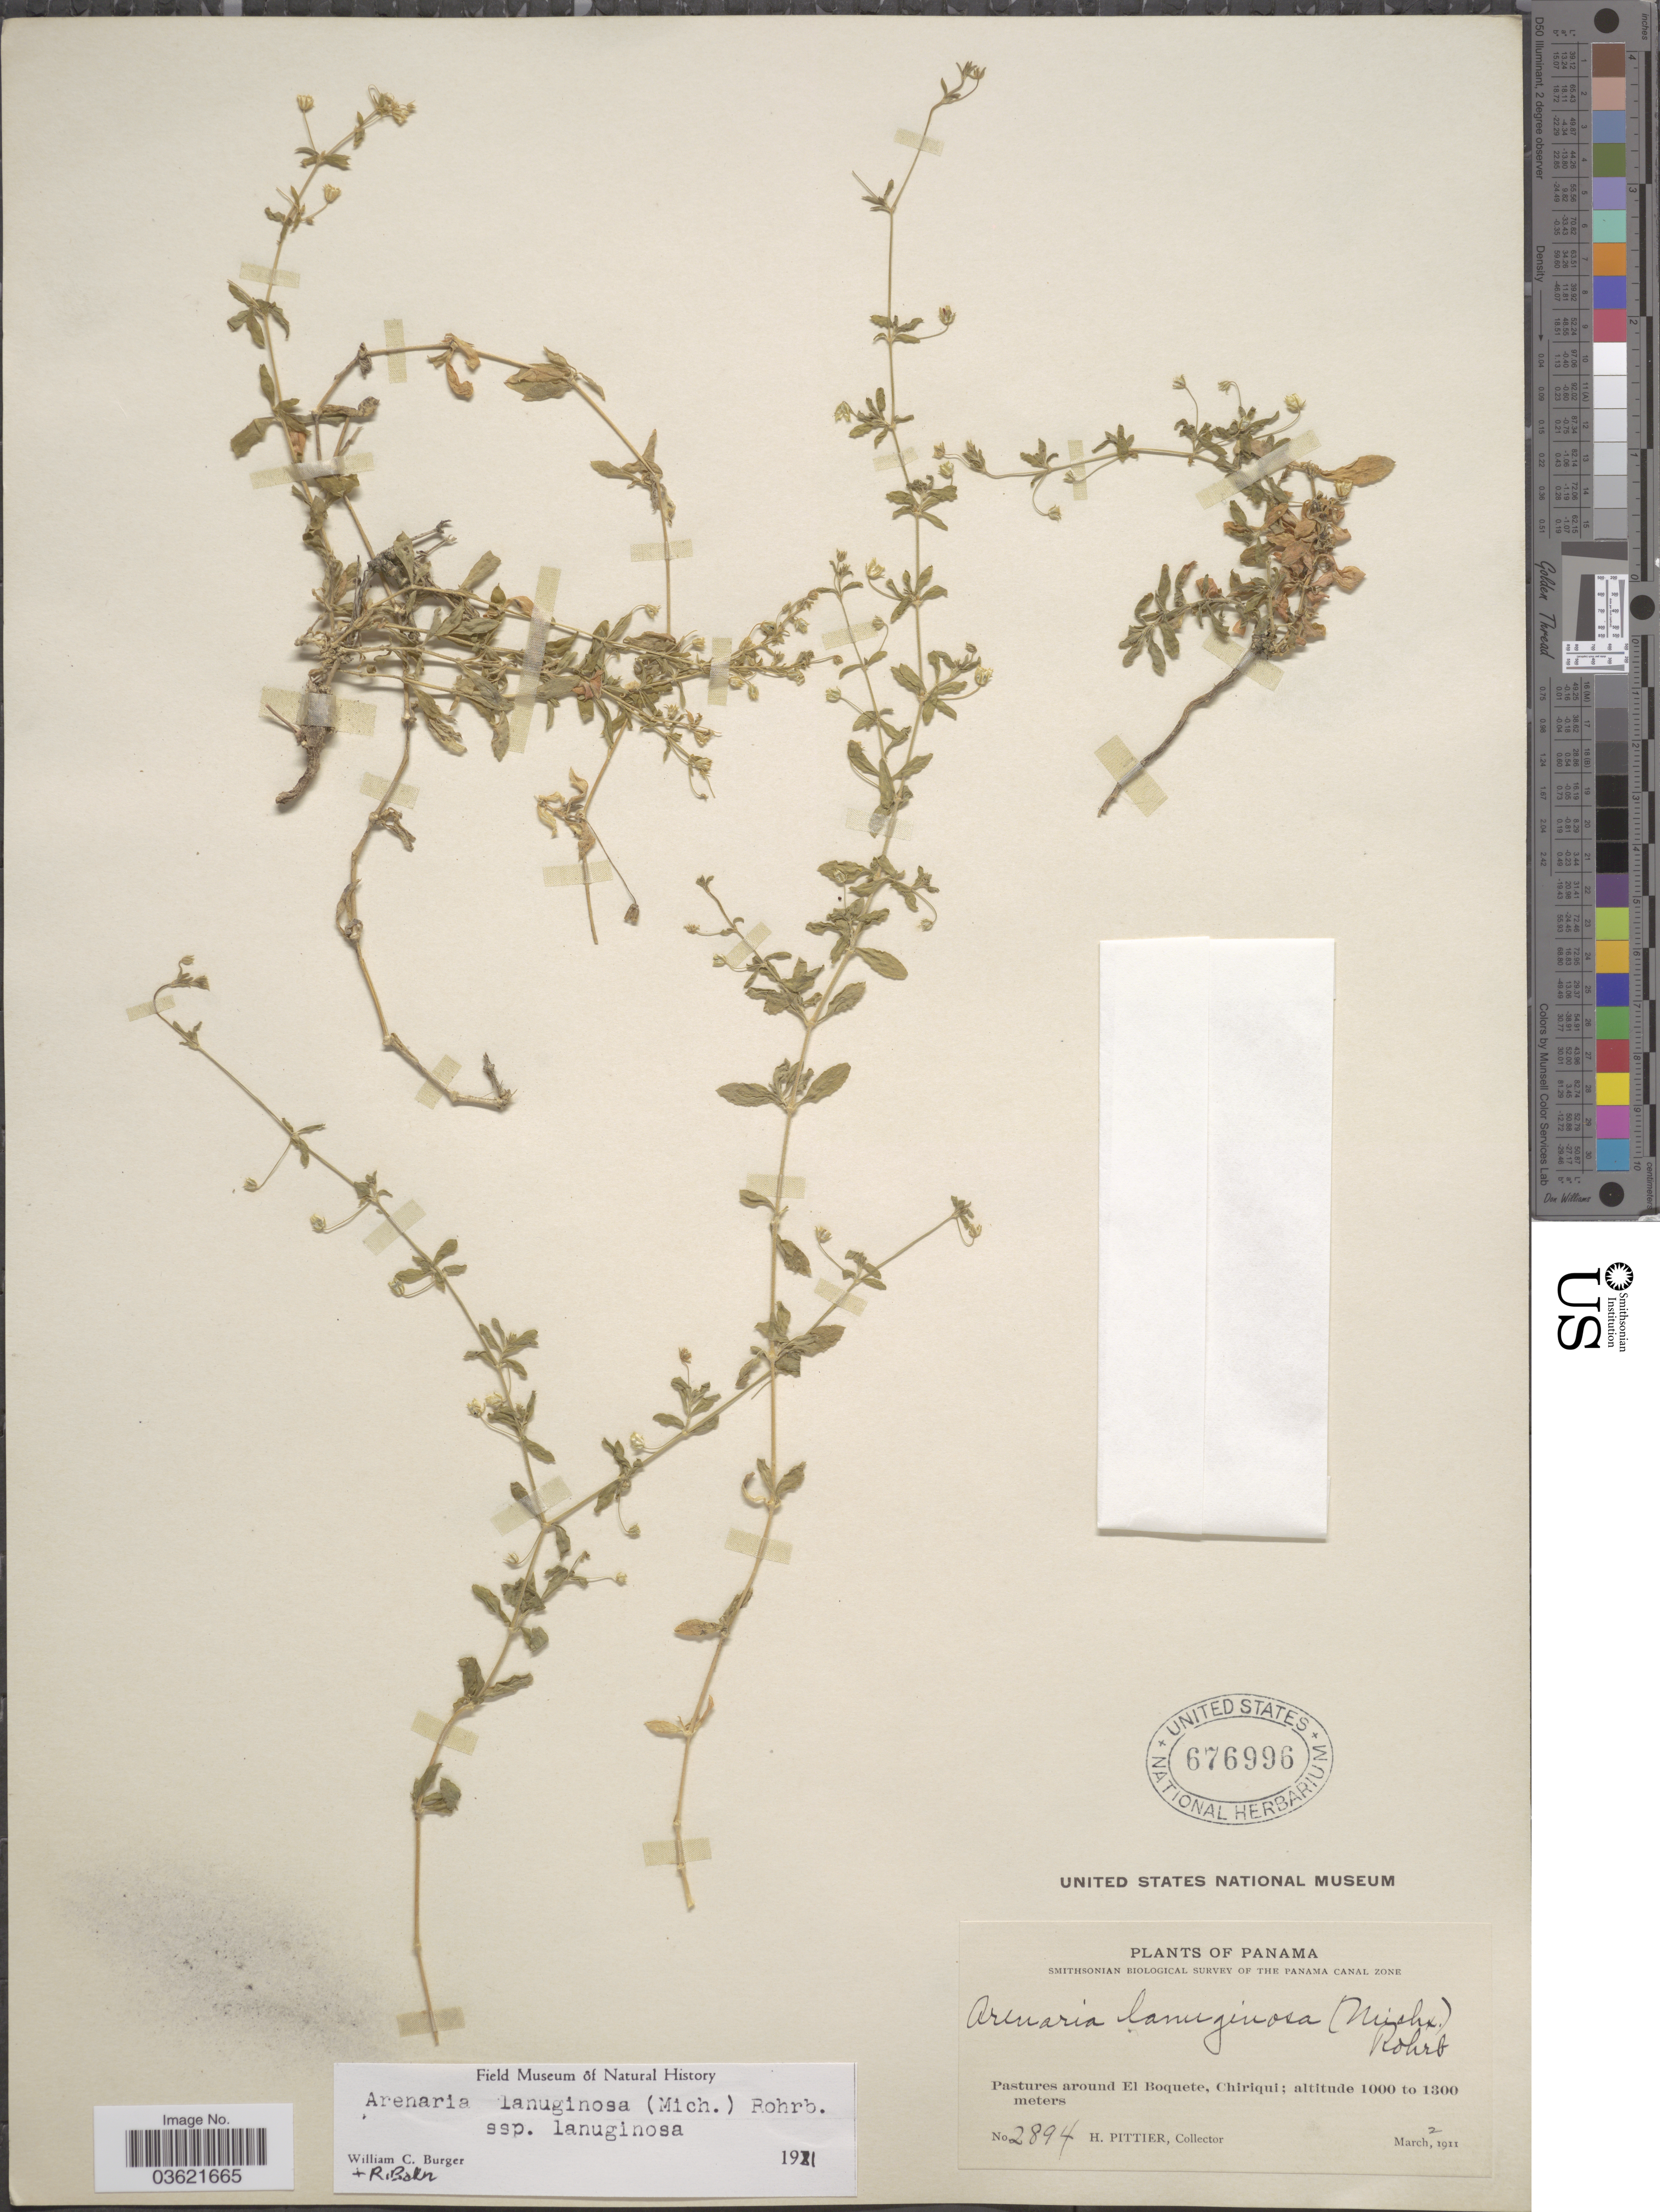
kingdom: Plantae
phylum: Tracheophyta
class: Magnoliopsida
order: Caryophyllales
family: Caryophyllaceae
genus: Arenaria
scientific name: Arenaria lanuginosa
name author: (Michx.) Rohrb.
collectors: H. F. Pittier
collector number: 2894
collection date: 1911-03-02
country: Panama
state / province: Chiriqui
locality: Panama Canal Zone. Pastures around El Boquete.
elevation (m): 1000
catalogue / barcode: US 676996